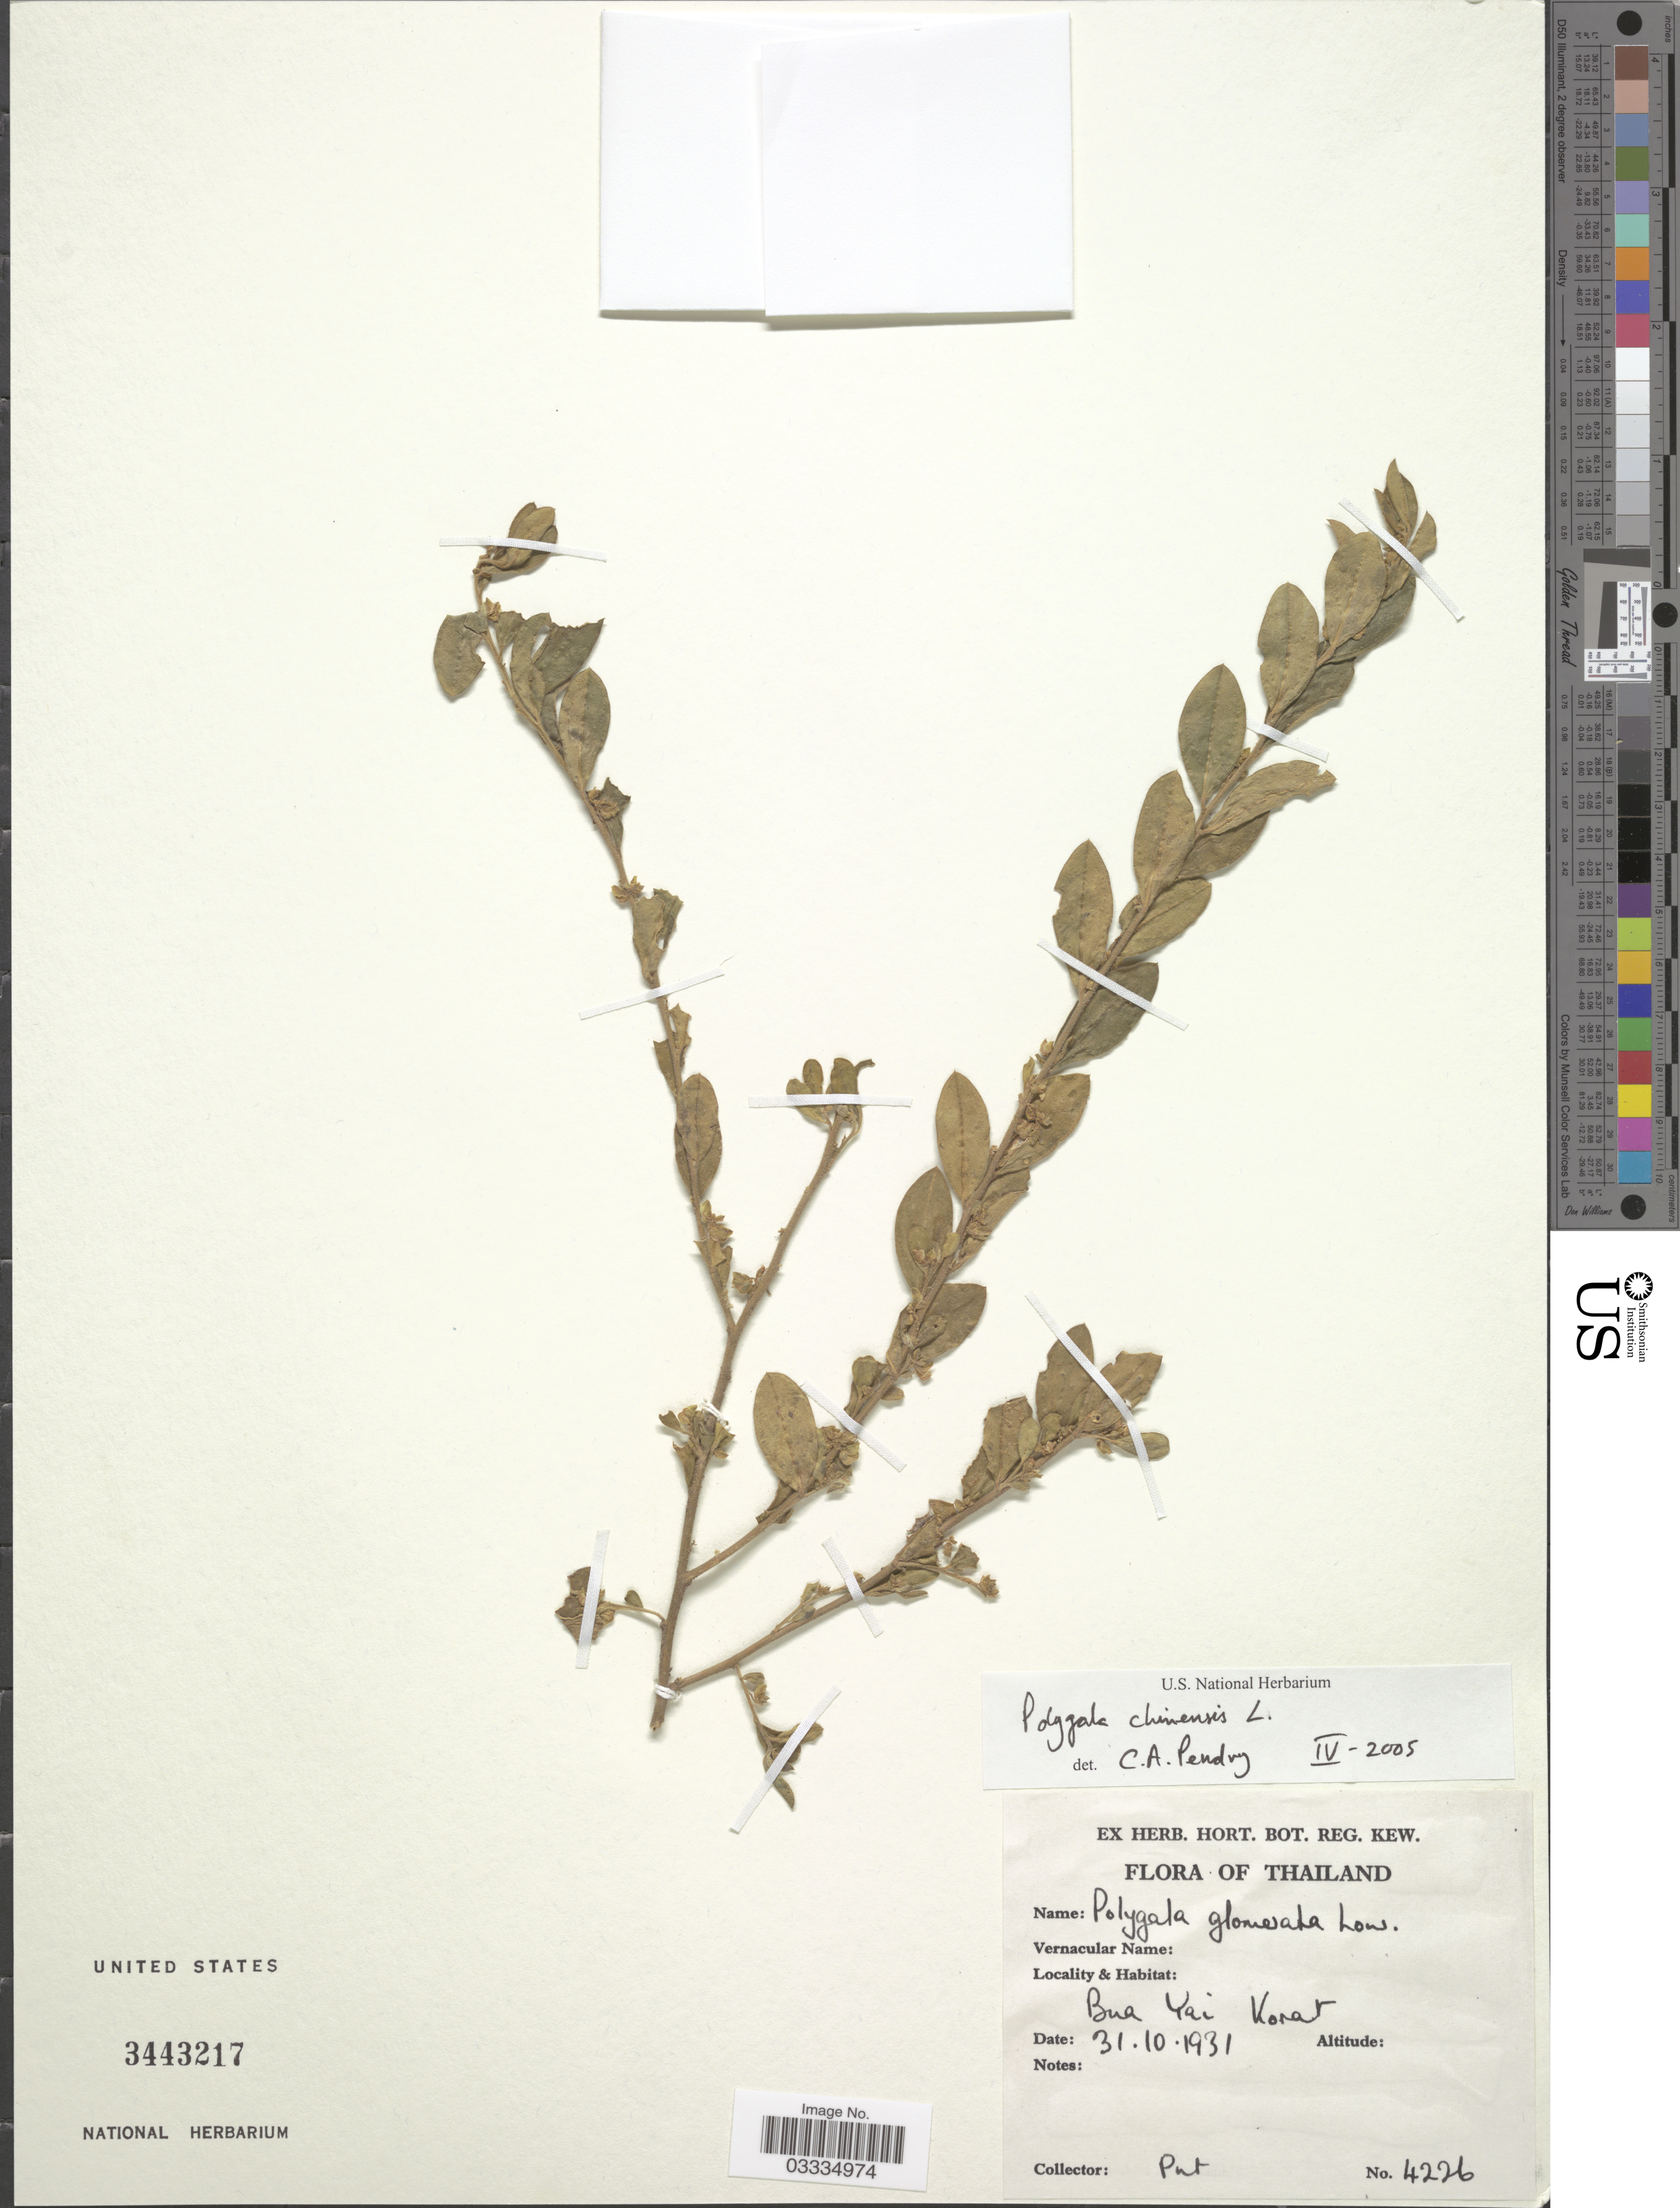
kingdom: Plantae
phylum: Tracheophyta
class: Magnoliopsida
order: Fabales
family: Polygalaceae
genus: Polygala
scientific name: Polygala chinensis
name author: L.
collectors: -. Put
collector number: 4226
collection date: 1931-10-31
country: Thailand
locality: Bua Yai Korat.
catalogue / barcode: US 3443217